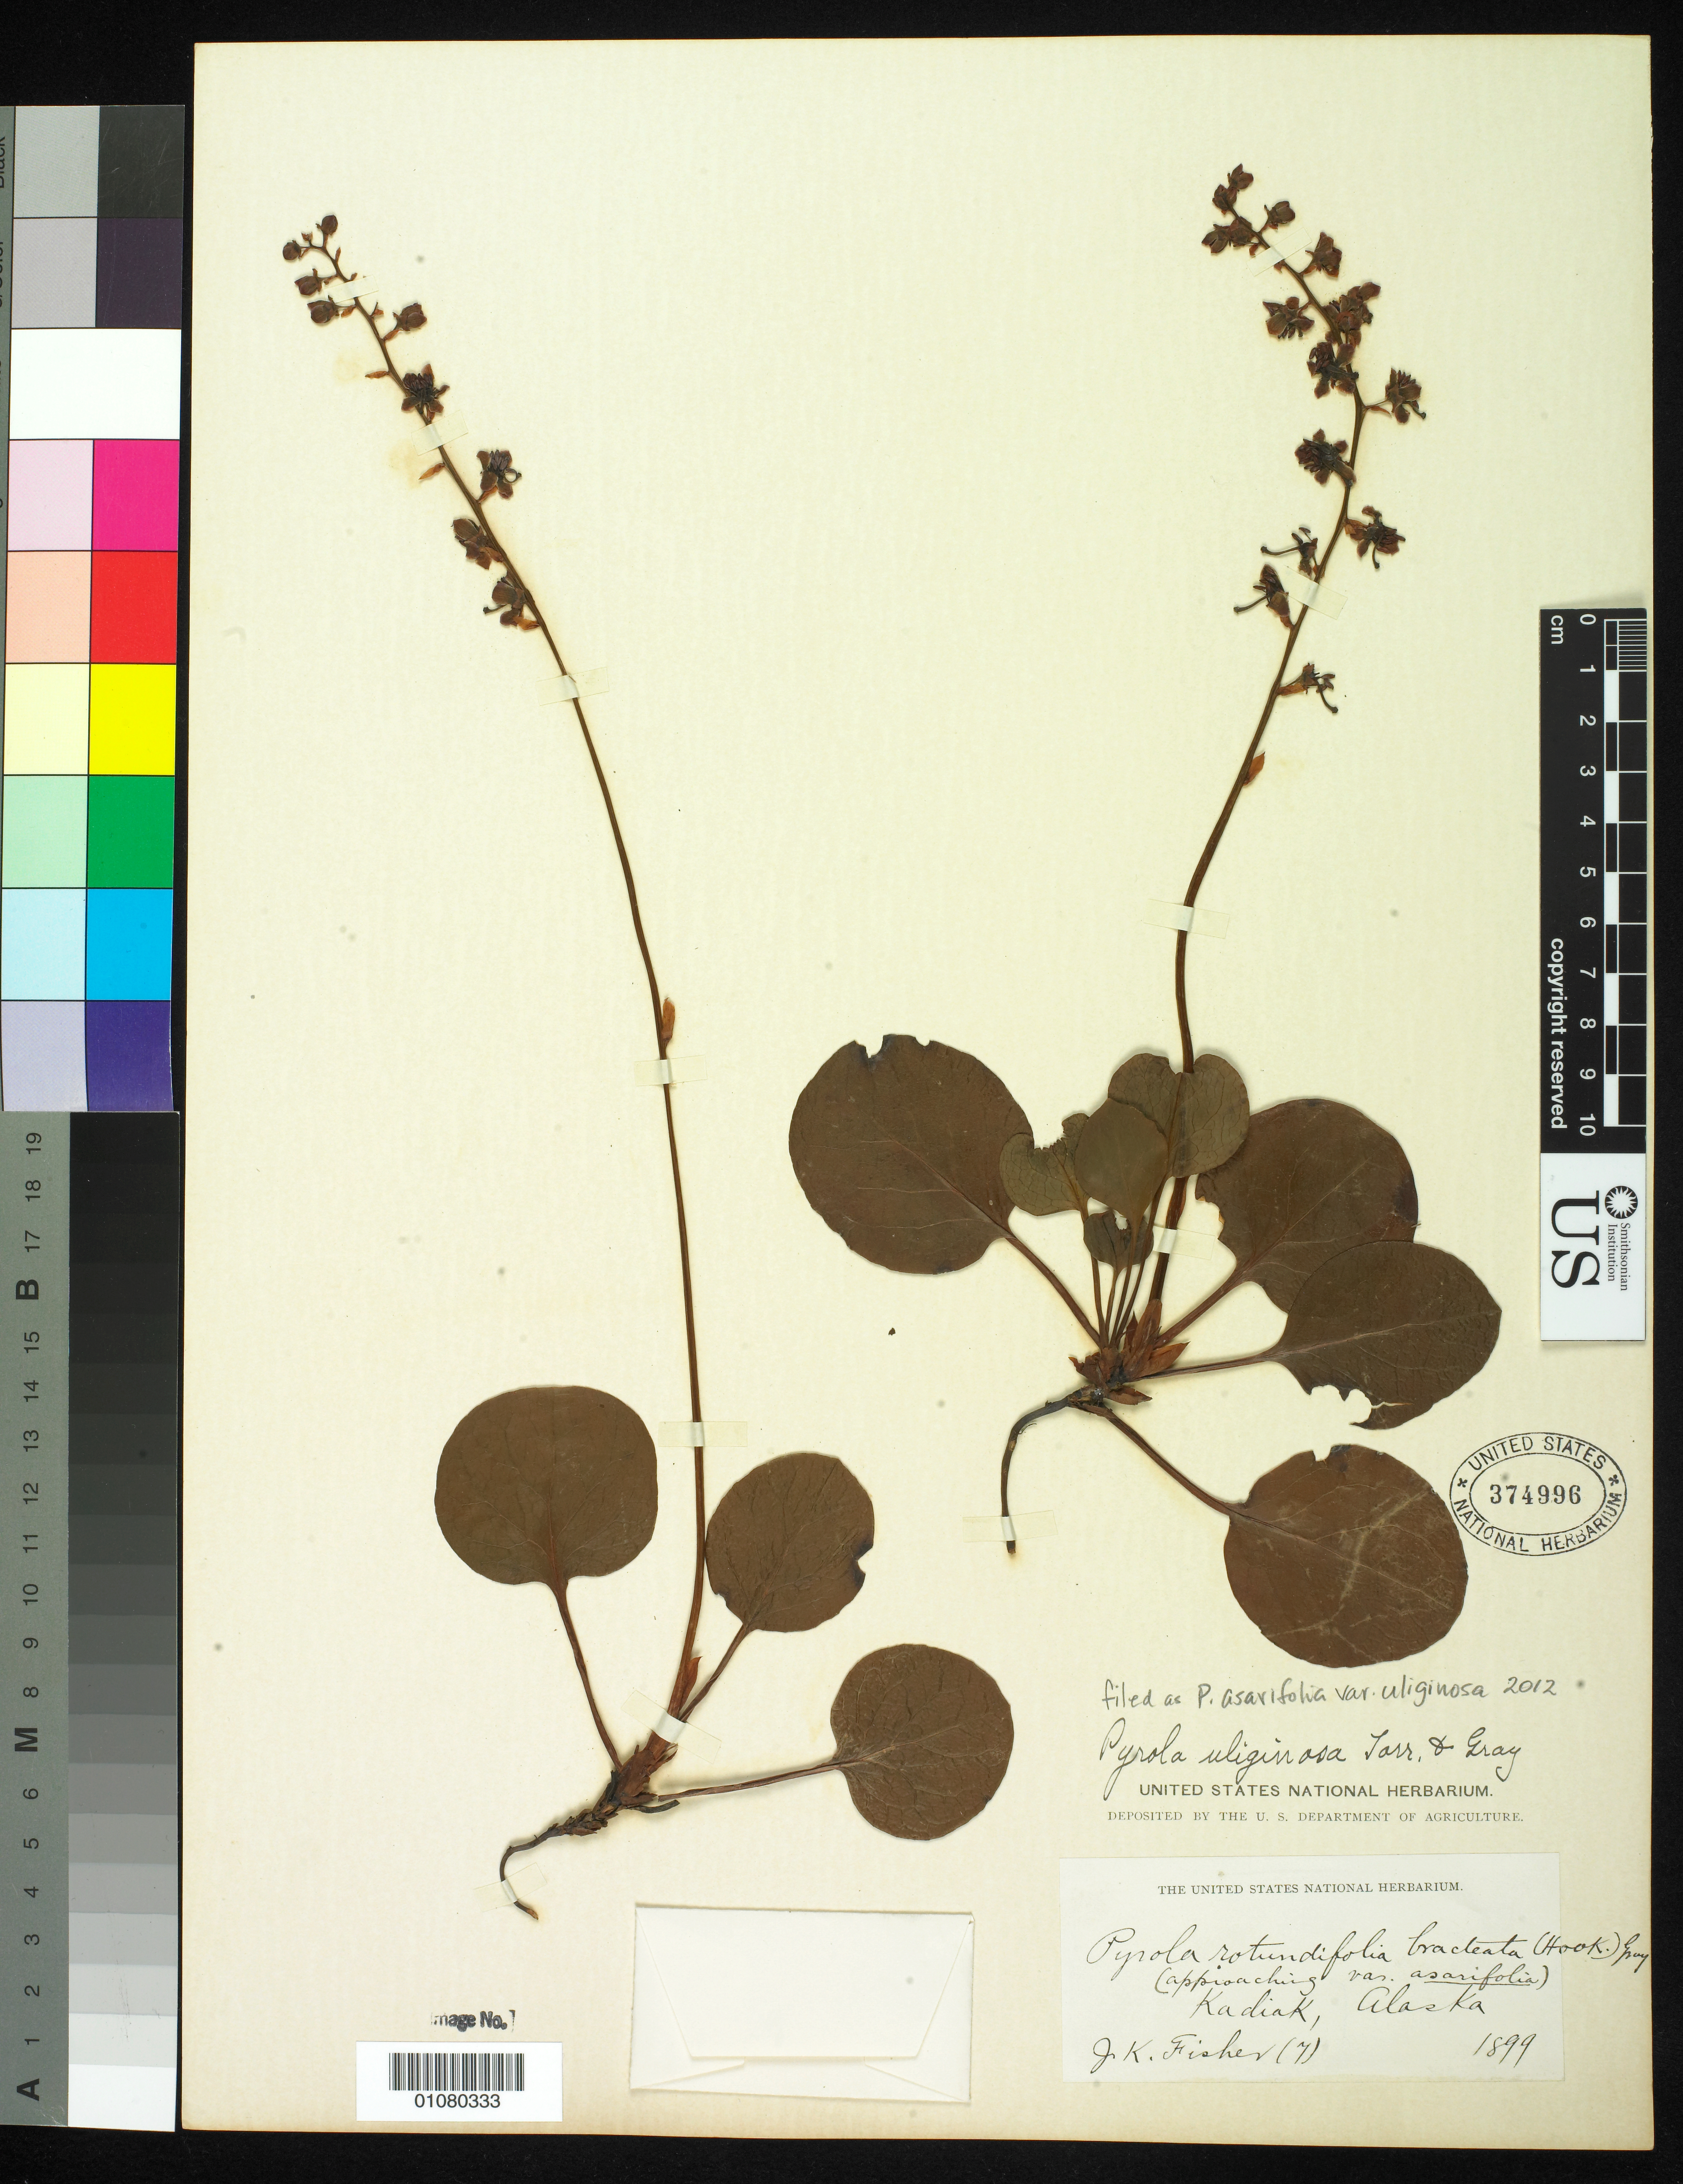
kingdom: Plantae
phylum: Tracheophyta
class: Magnoliopsida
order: Ericales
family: Ericaceae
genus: Pyrola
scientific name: Pyrola asarifolia var. uliginosa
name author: (Torr. & A. Gray) A. Gray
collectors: W. J. Fisher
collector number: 7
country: United States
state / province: Alaska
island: Kodiak I.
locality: Kodiak (Kadiak, Kadyak)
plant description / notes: My interpretation is that the field book notes were written by W.J. Fisher because it is his field book and the note in the front appears to be first person. However, the specimens were given to T.H. Kearney who, I believe, made the labels and mistakenly reported Fisher's initials as J.K. There is no record of any collector named J.K. Fisher. So the record should say Fisher, W.J. for collector.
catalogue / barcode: US 374996